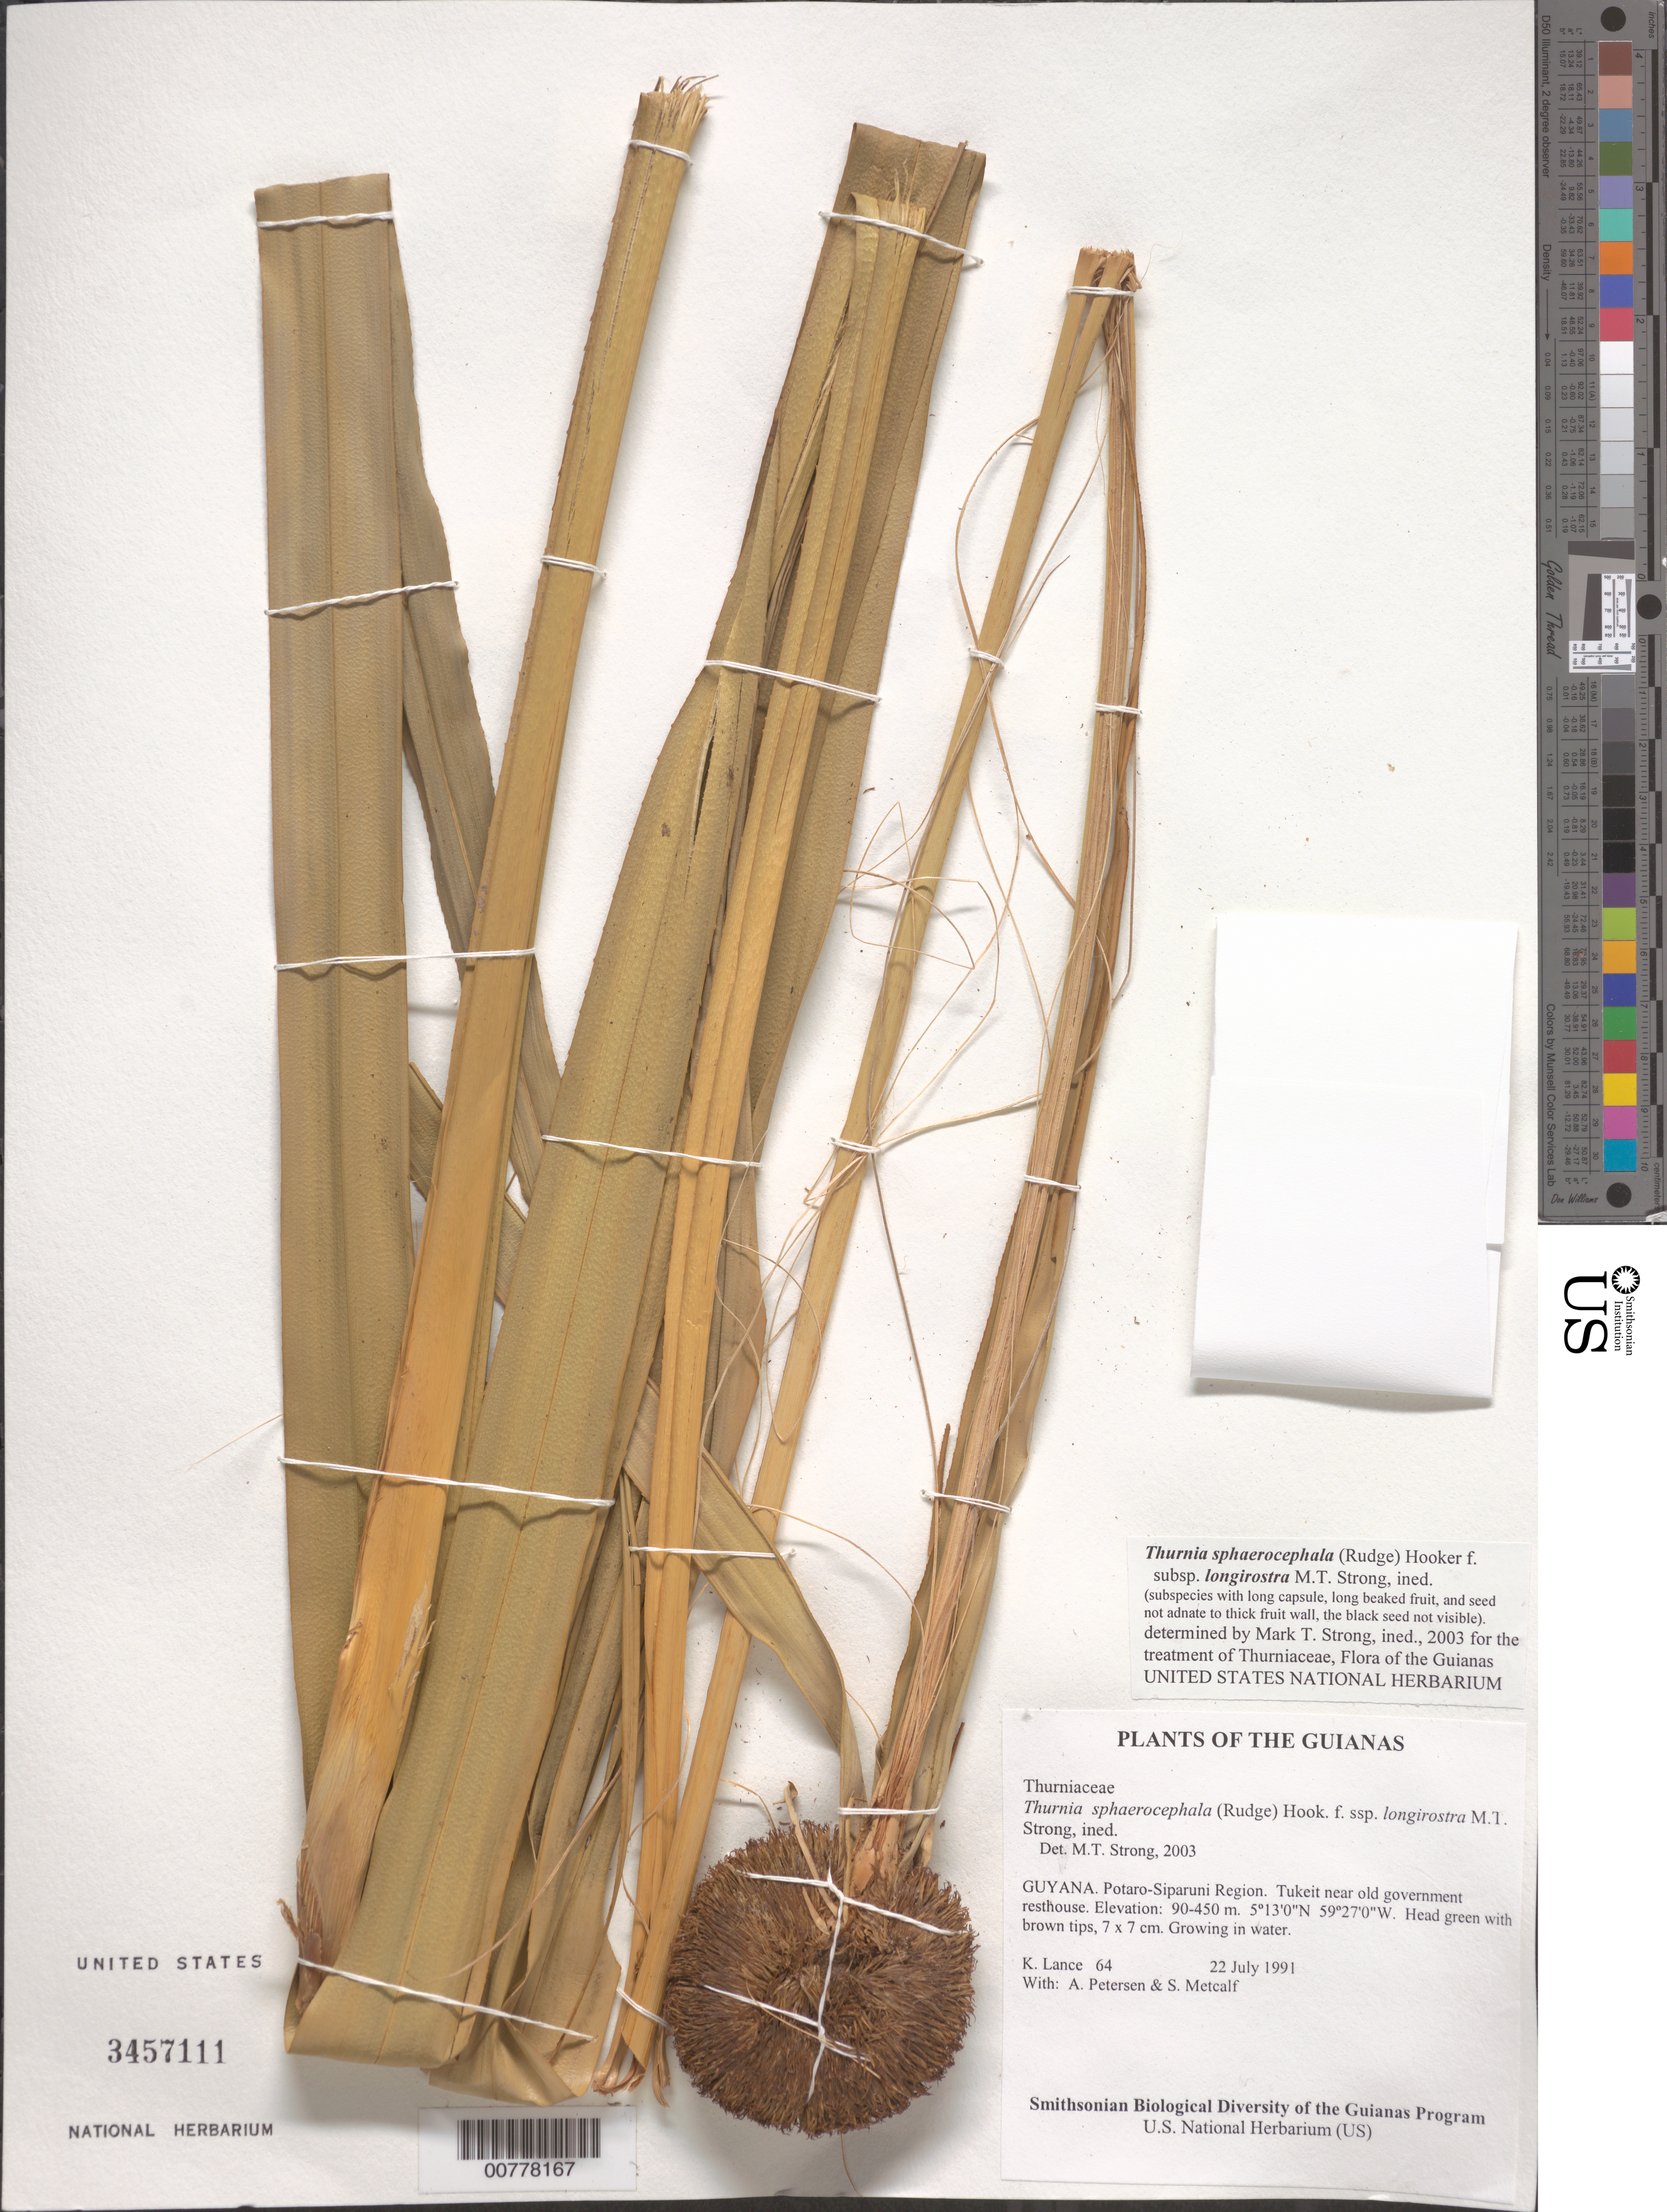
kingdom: Plantae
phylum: Tracheophyta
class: Liliopsida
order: Poales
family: Thurniaceae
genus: Thurnia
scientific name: Thurnia sphaerocephala subsp. longirostra M.T. Strong, ined.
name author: M.T. Strong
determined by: Strong, M. T., (US), Smithsonian Institution - National Museum of Natural History (UNITED STATES)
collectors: K. Lance, A. Petersen & S. Metcalf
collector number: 64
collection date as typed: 22 July 1991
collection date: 1991-07-22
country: Guyana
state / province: Potaro-Siparuni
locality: Tukeit near old government resthouse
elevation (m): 90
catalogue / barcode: US 3457111